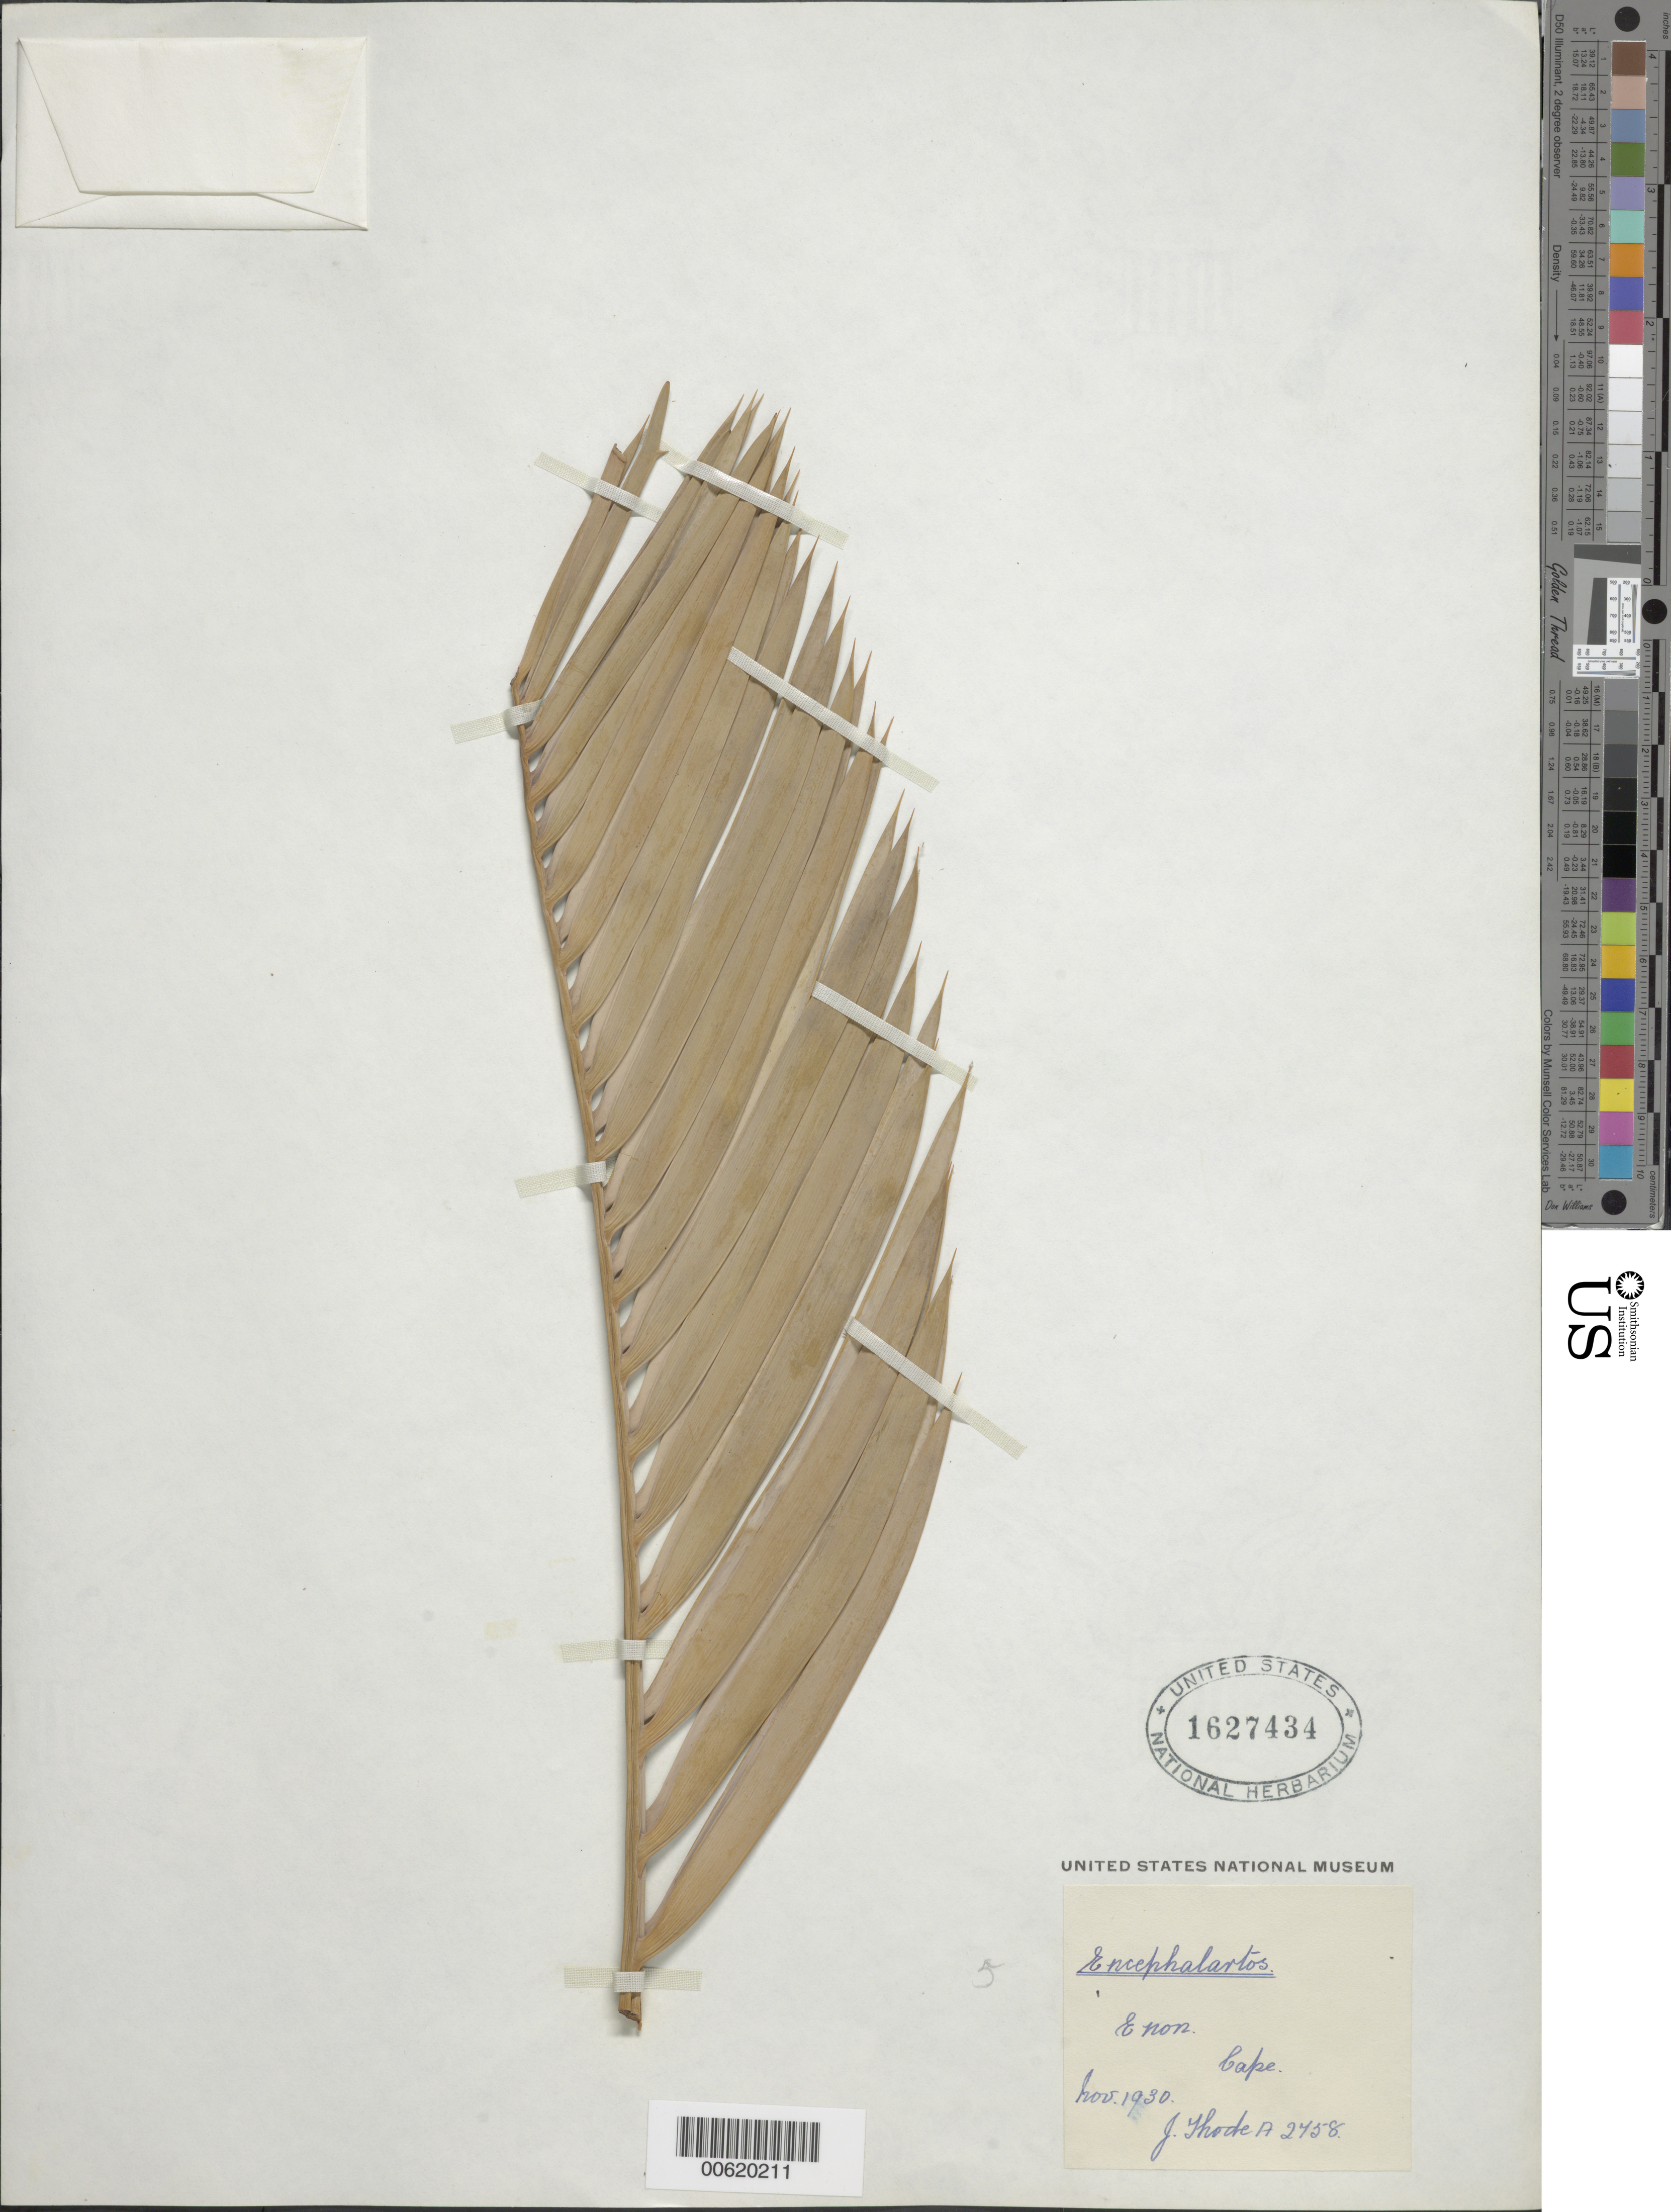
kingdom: Plantae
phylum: Tracheophyta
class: Cycadopsida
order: Cycadales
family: Zamiaceae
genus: Encephalartos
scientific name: Encephalartos sp.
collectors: J. Thode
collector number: A2758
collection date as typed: Nov 1930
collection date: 1930-11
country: South Africa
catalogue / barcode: US 1627434